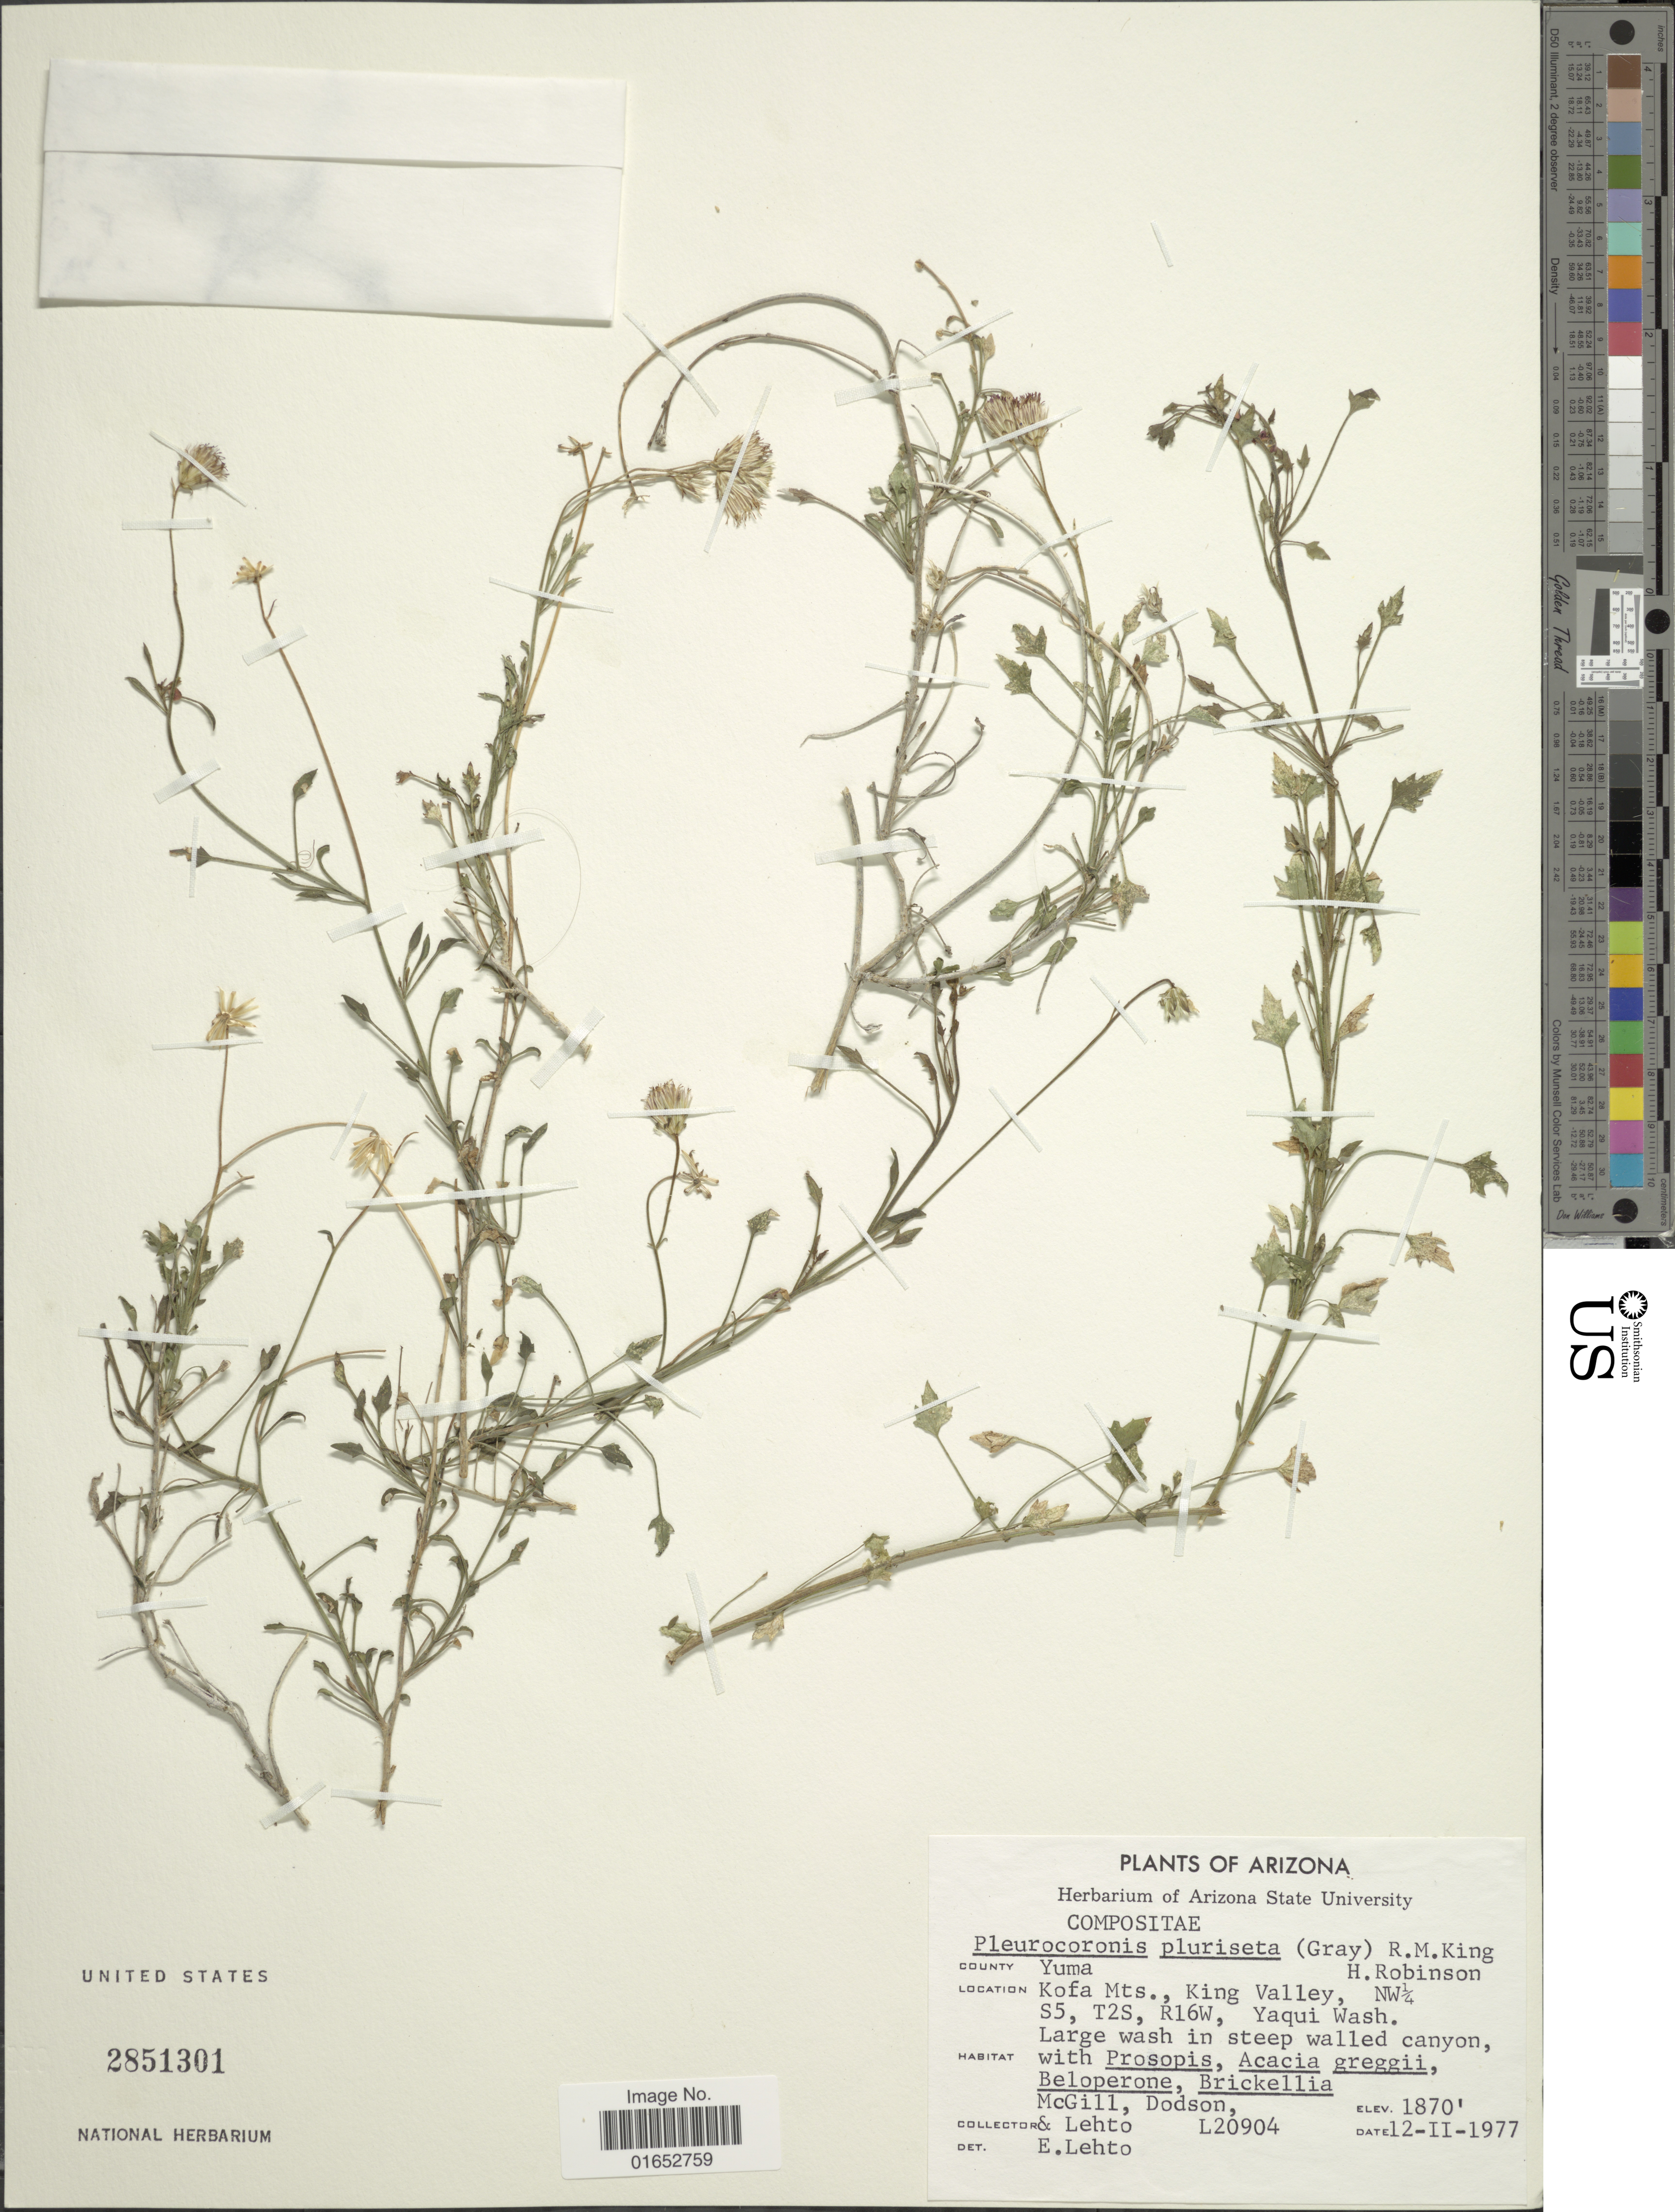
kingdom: Plantae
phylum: Tracheophyta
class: Magnoliopsida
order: Asterales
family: Asteraceae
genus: Pleurocoronis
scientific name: Pleurocoronis pluriseta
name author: (A. Gray) R.M. King & H. Rob.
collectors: -. McGill, -- Dodson & -. Lehto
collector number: L20904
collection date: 1977-02-12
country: United States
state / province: Arizona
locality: County Yuma, Kofa Mts., King Valley, NW¼ S5, T2S, R16W, Yaqui Wash. Large wash in steep walled canyon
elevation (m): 570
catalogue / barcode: US 2851301